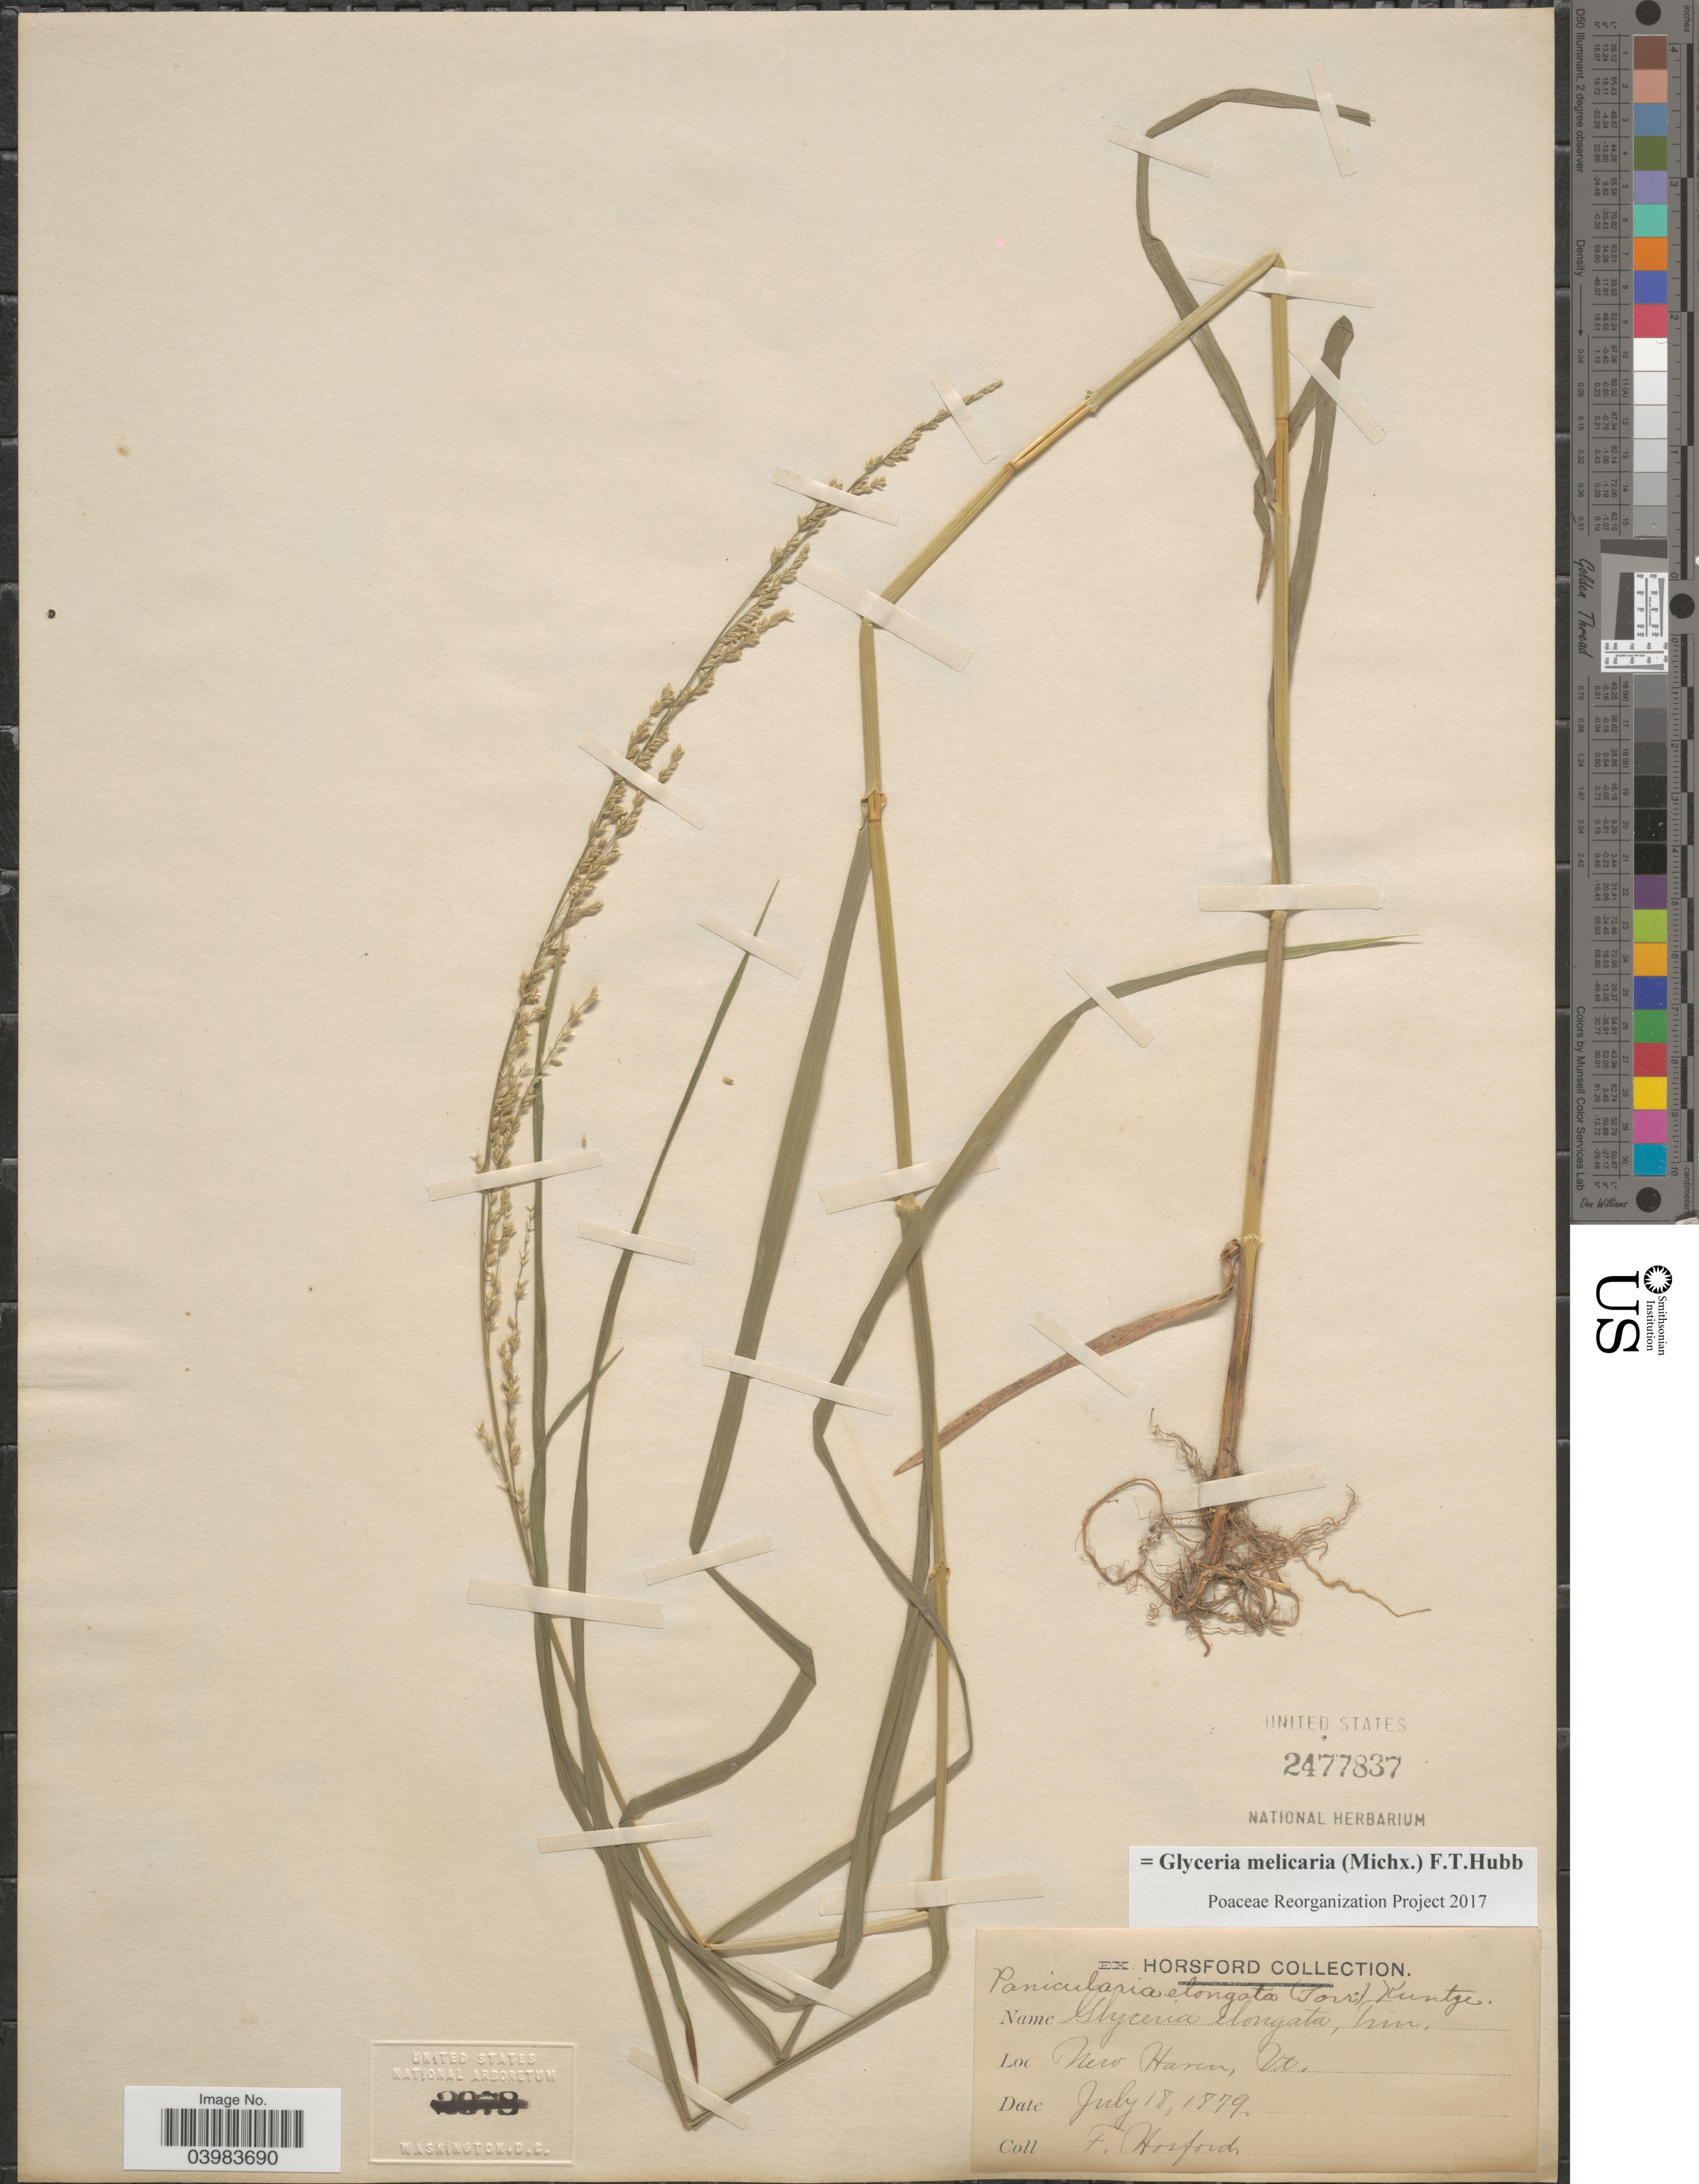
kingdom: Plantae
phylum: Tracheophyta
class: Liliopsida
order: Poales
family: Poaceae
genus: Glyceria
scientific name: Glyceria melicaria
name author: (Michx.) F.T. Hubb.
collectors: F. Horsford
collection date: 1879-07-18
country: United States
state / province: Vermont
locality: New Haven.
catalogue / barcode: US 2477837